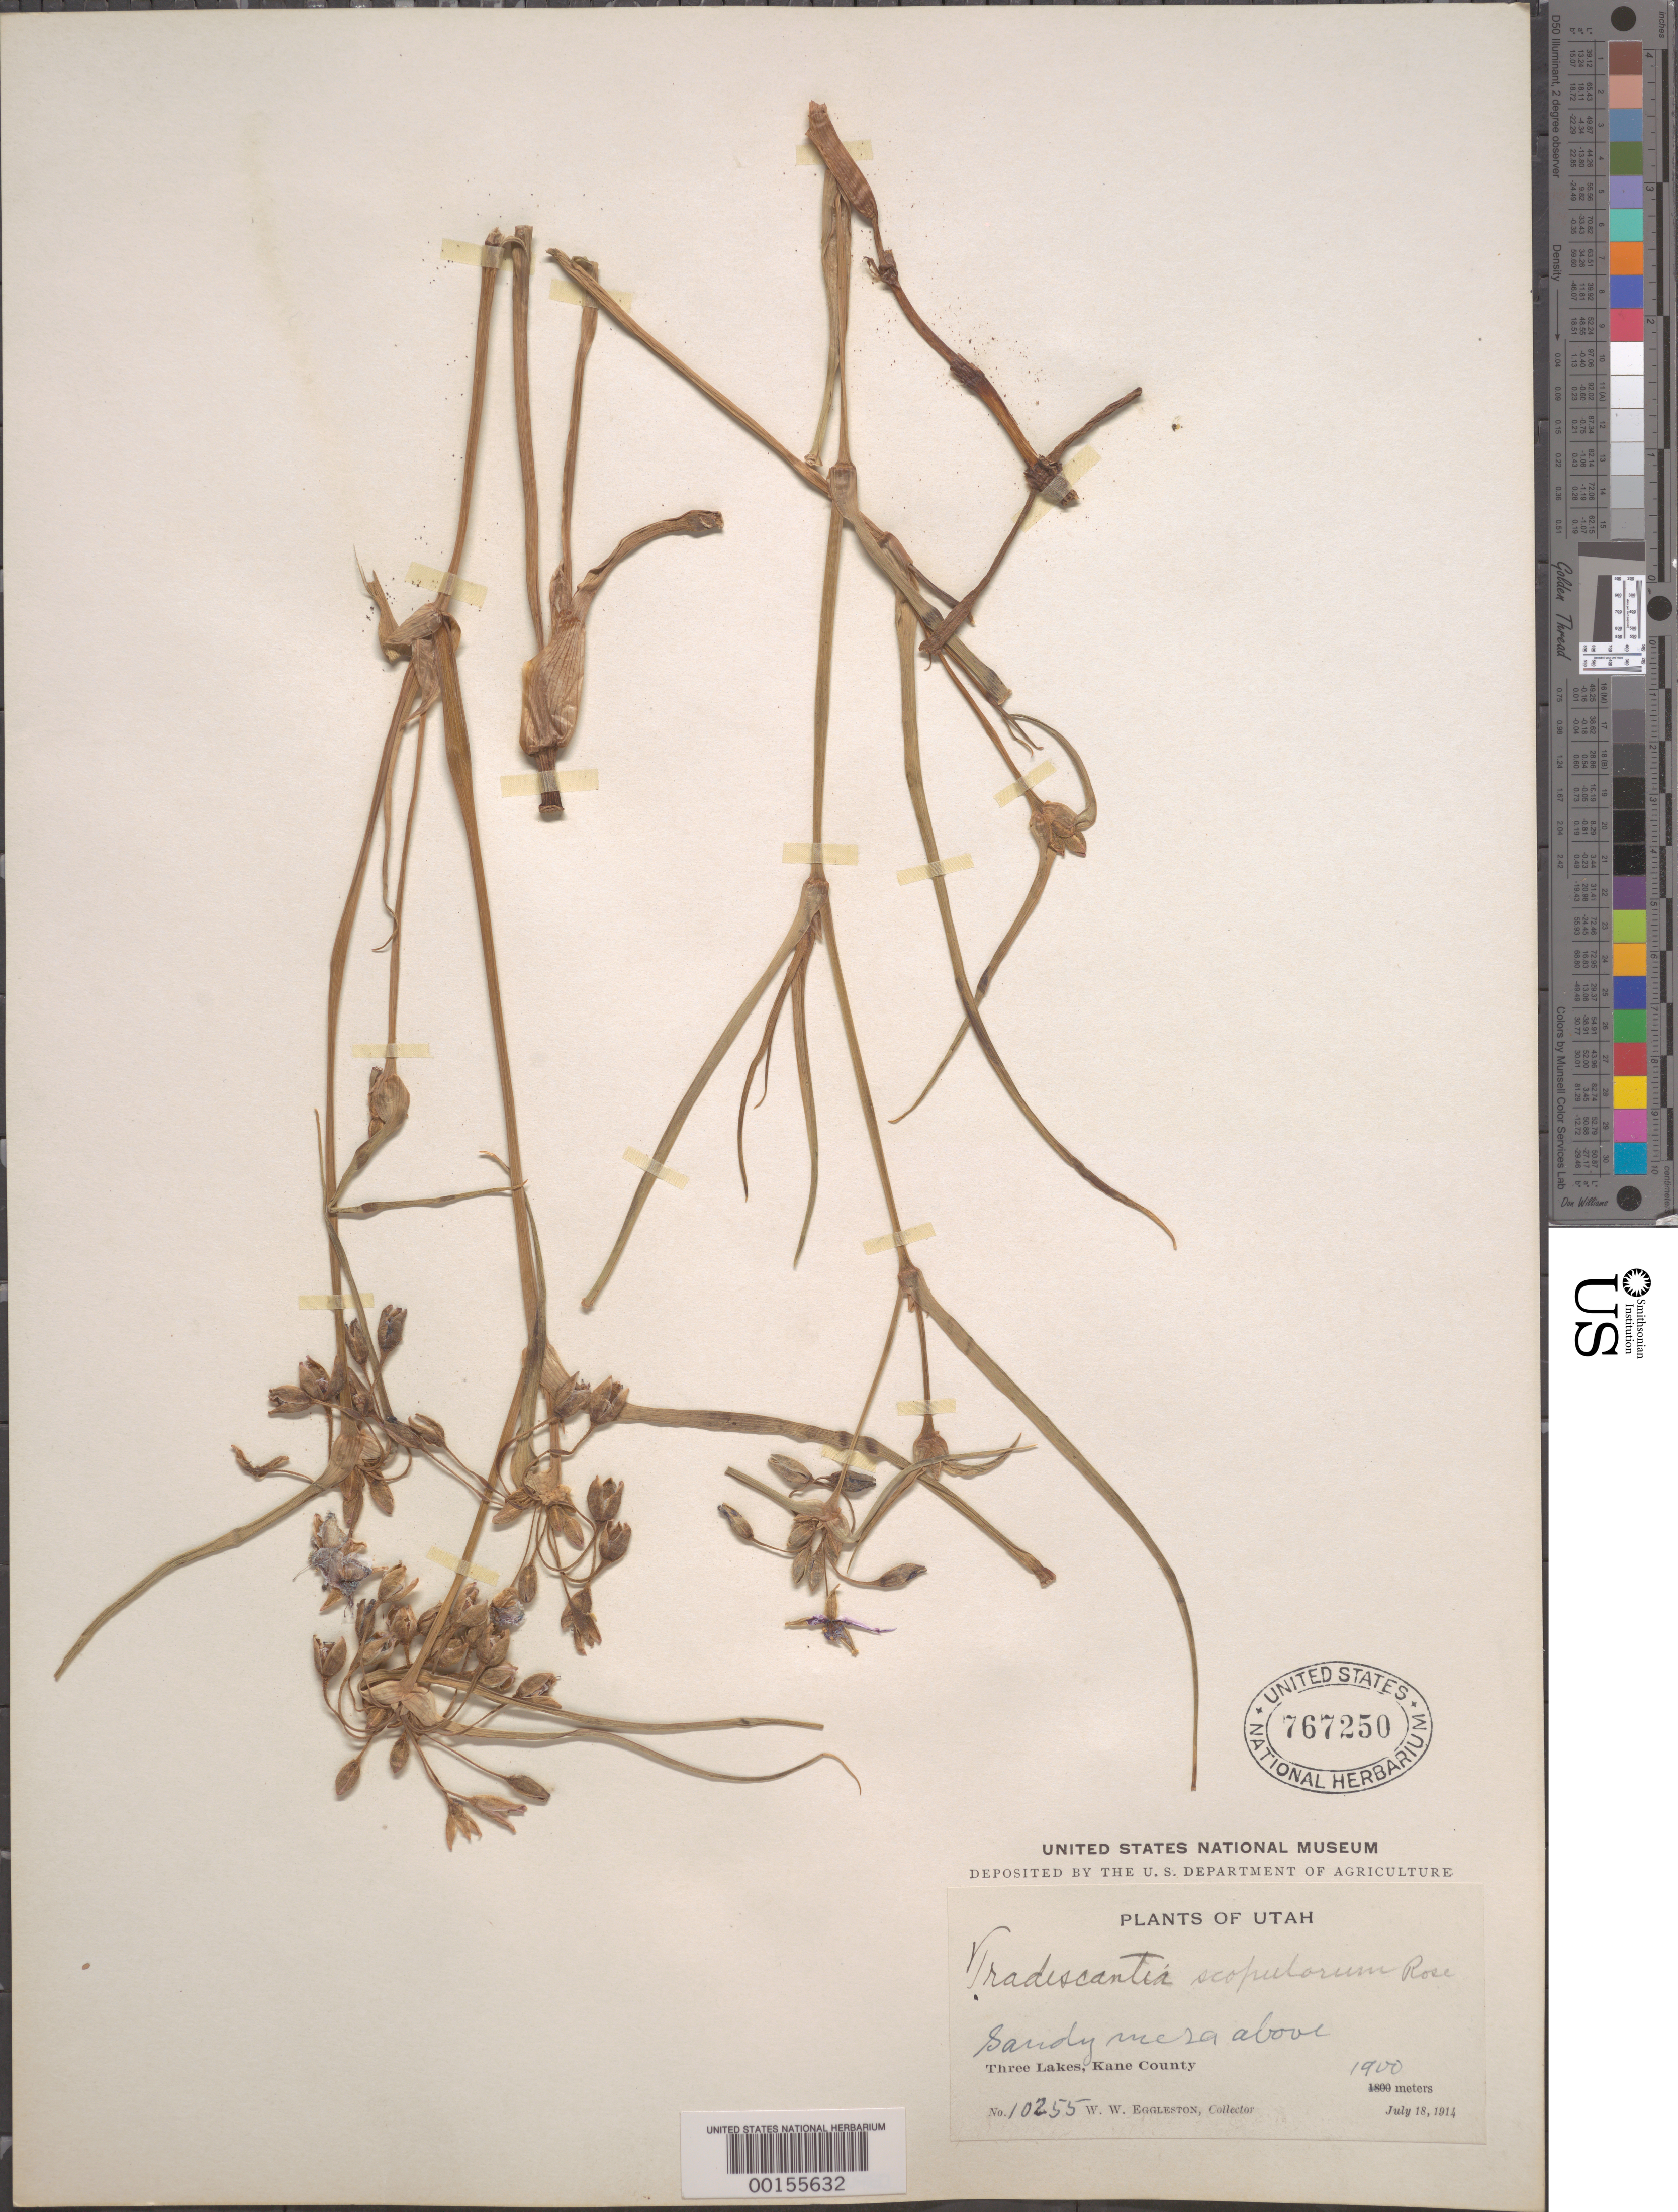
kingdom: Plantae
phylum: Tracheophyta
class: Liliopsida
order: Commelinales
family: Commelinaceae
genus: Tradescantia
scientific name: Tradescantia occidentalis var. scopulorum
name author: (Rose) E.S. Anderson & Woodson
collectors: W. W. Eggleston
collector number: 10255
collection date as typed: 18 Jul 1914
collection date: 1914-07-18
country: United States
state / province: Utah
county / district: Kane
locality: Three lakes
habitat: Sandy mesa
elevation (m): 1900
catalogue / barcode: US 767250